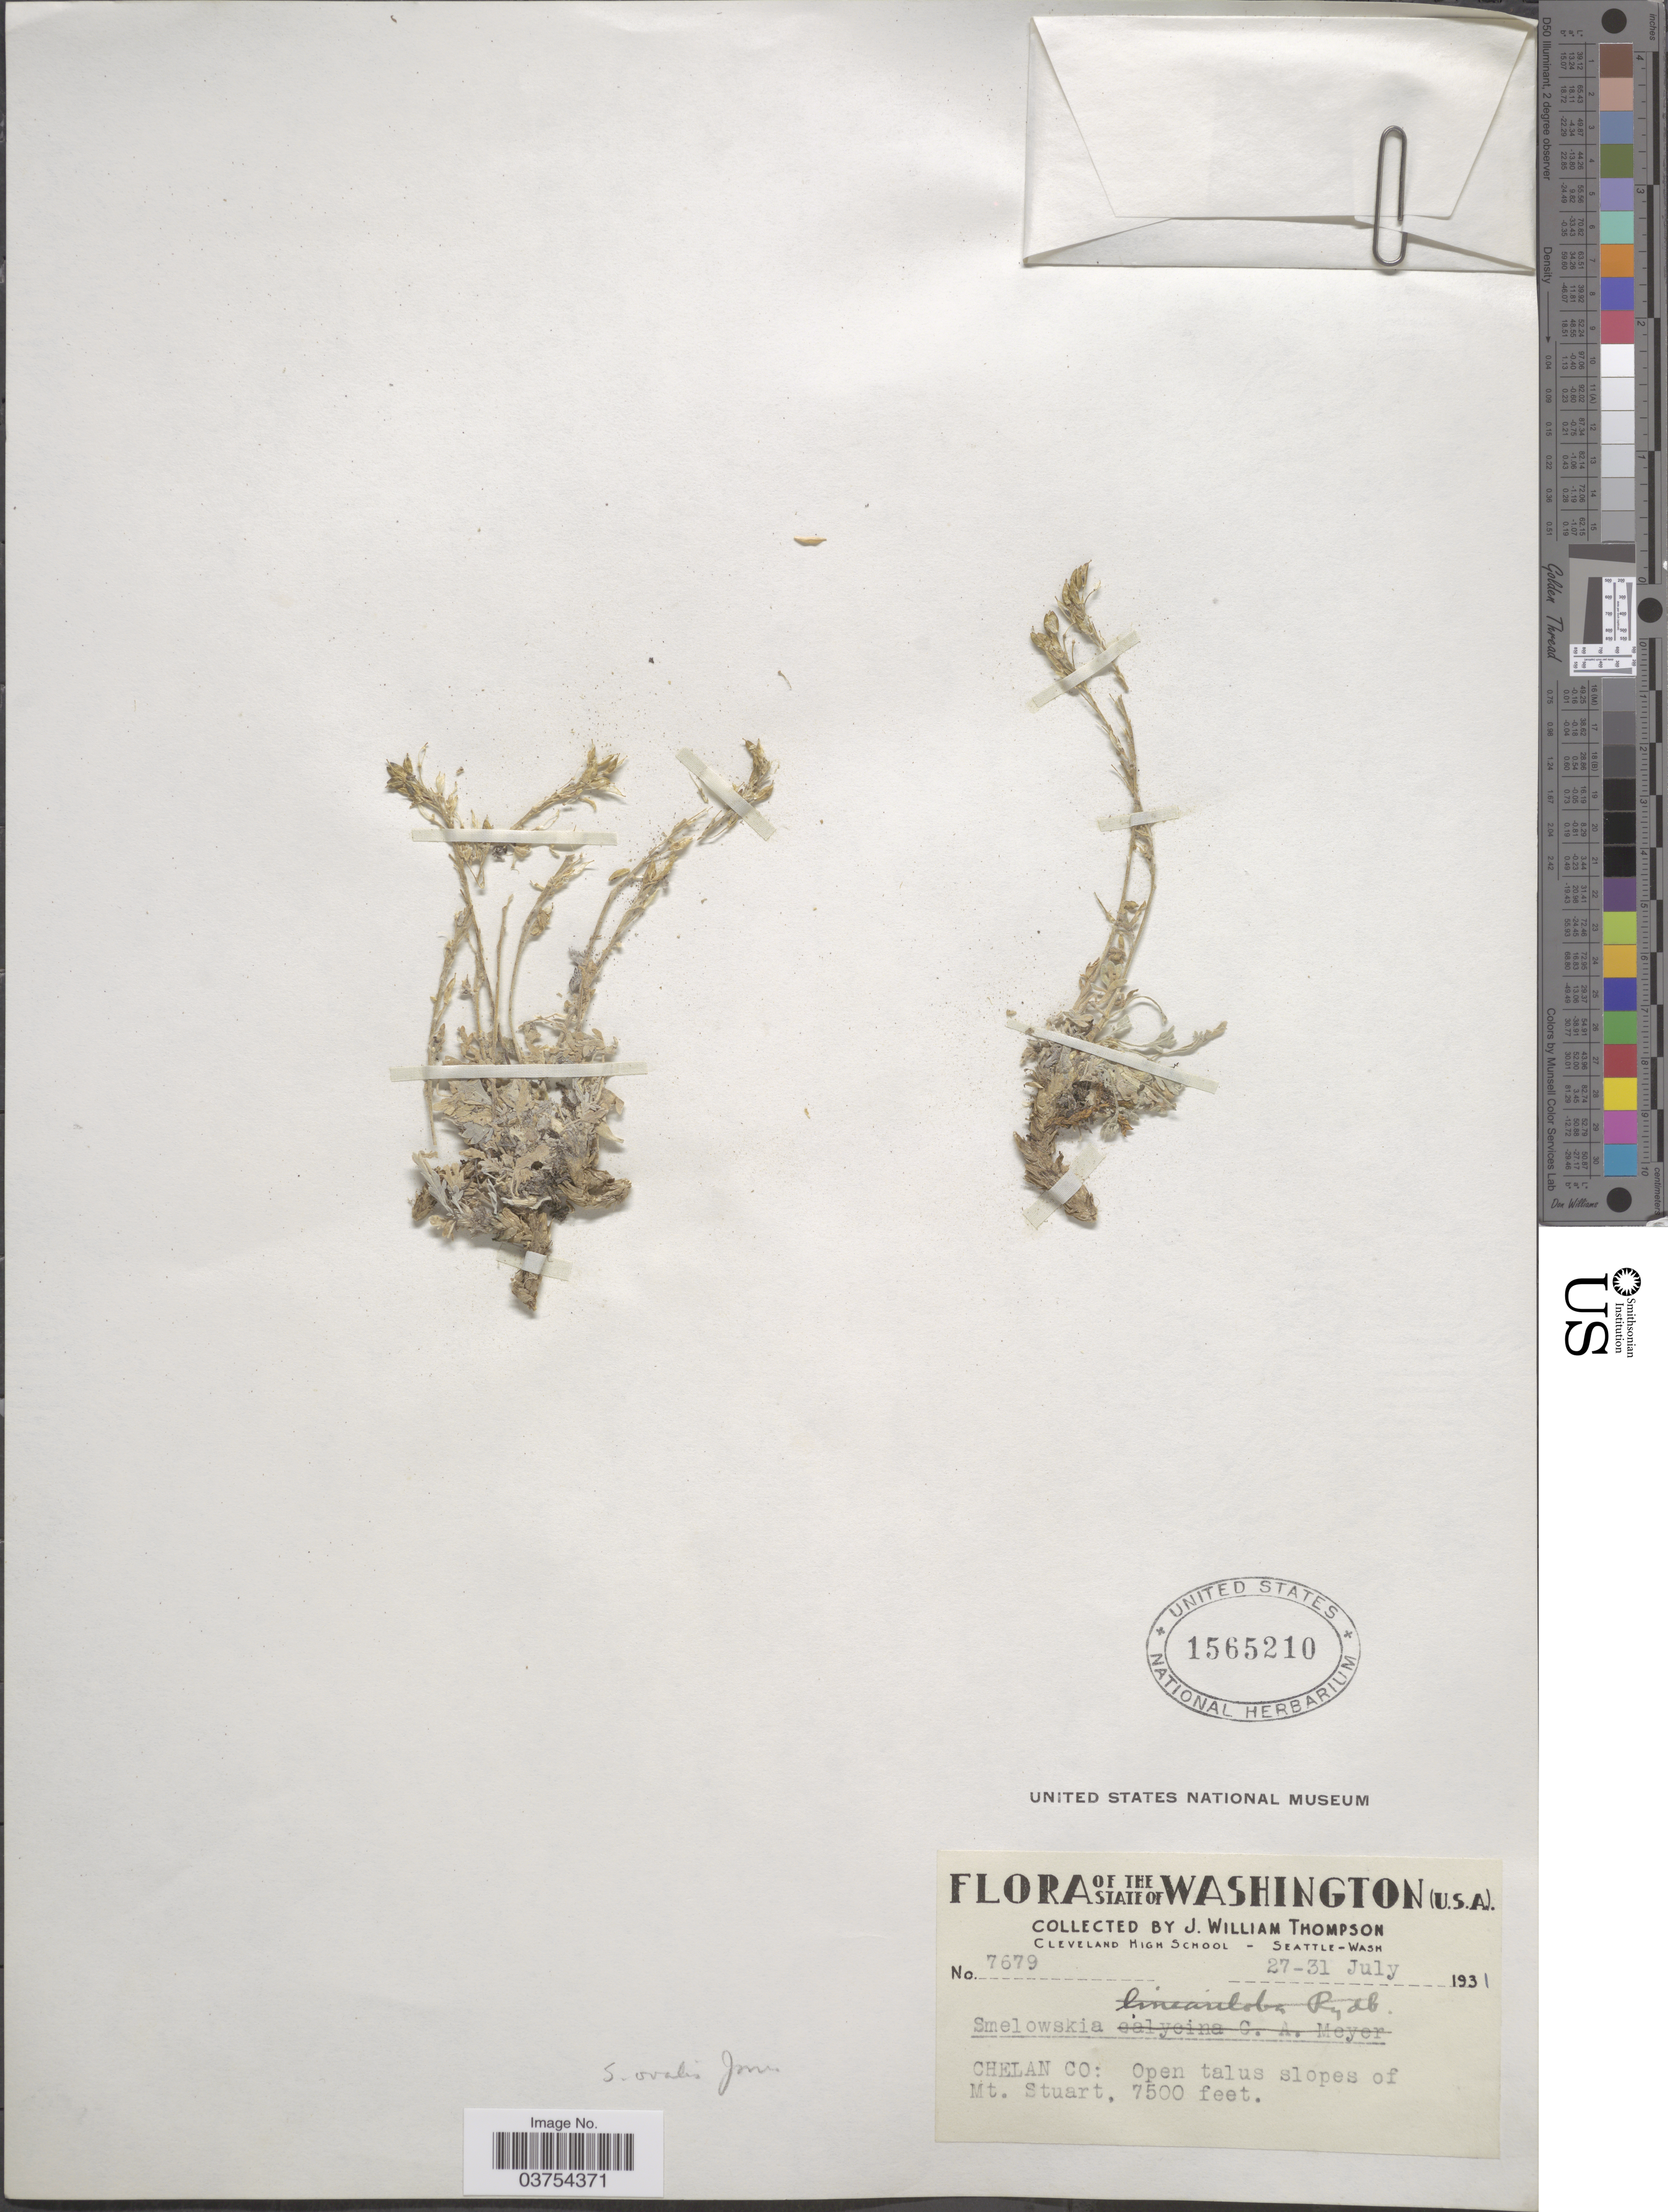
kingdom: Plantae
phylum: Tracheophyta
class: Magnoliopsida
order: Brassicales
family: Brassicaceae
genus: Smelowskia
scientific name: Smelowskia ovalis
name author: M.E. Jones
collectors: J. W. Thompson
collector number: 7679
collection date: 1931-07-27/1931-07-31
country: United States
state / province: Washington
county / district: Chelan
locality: Chelan Co: Open talus slopes of Mt. Stuart.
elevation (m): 2286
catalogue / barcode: US 1565210